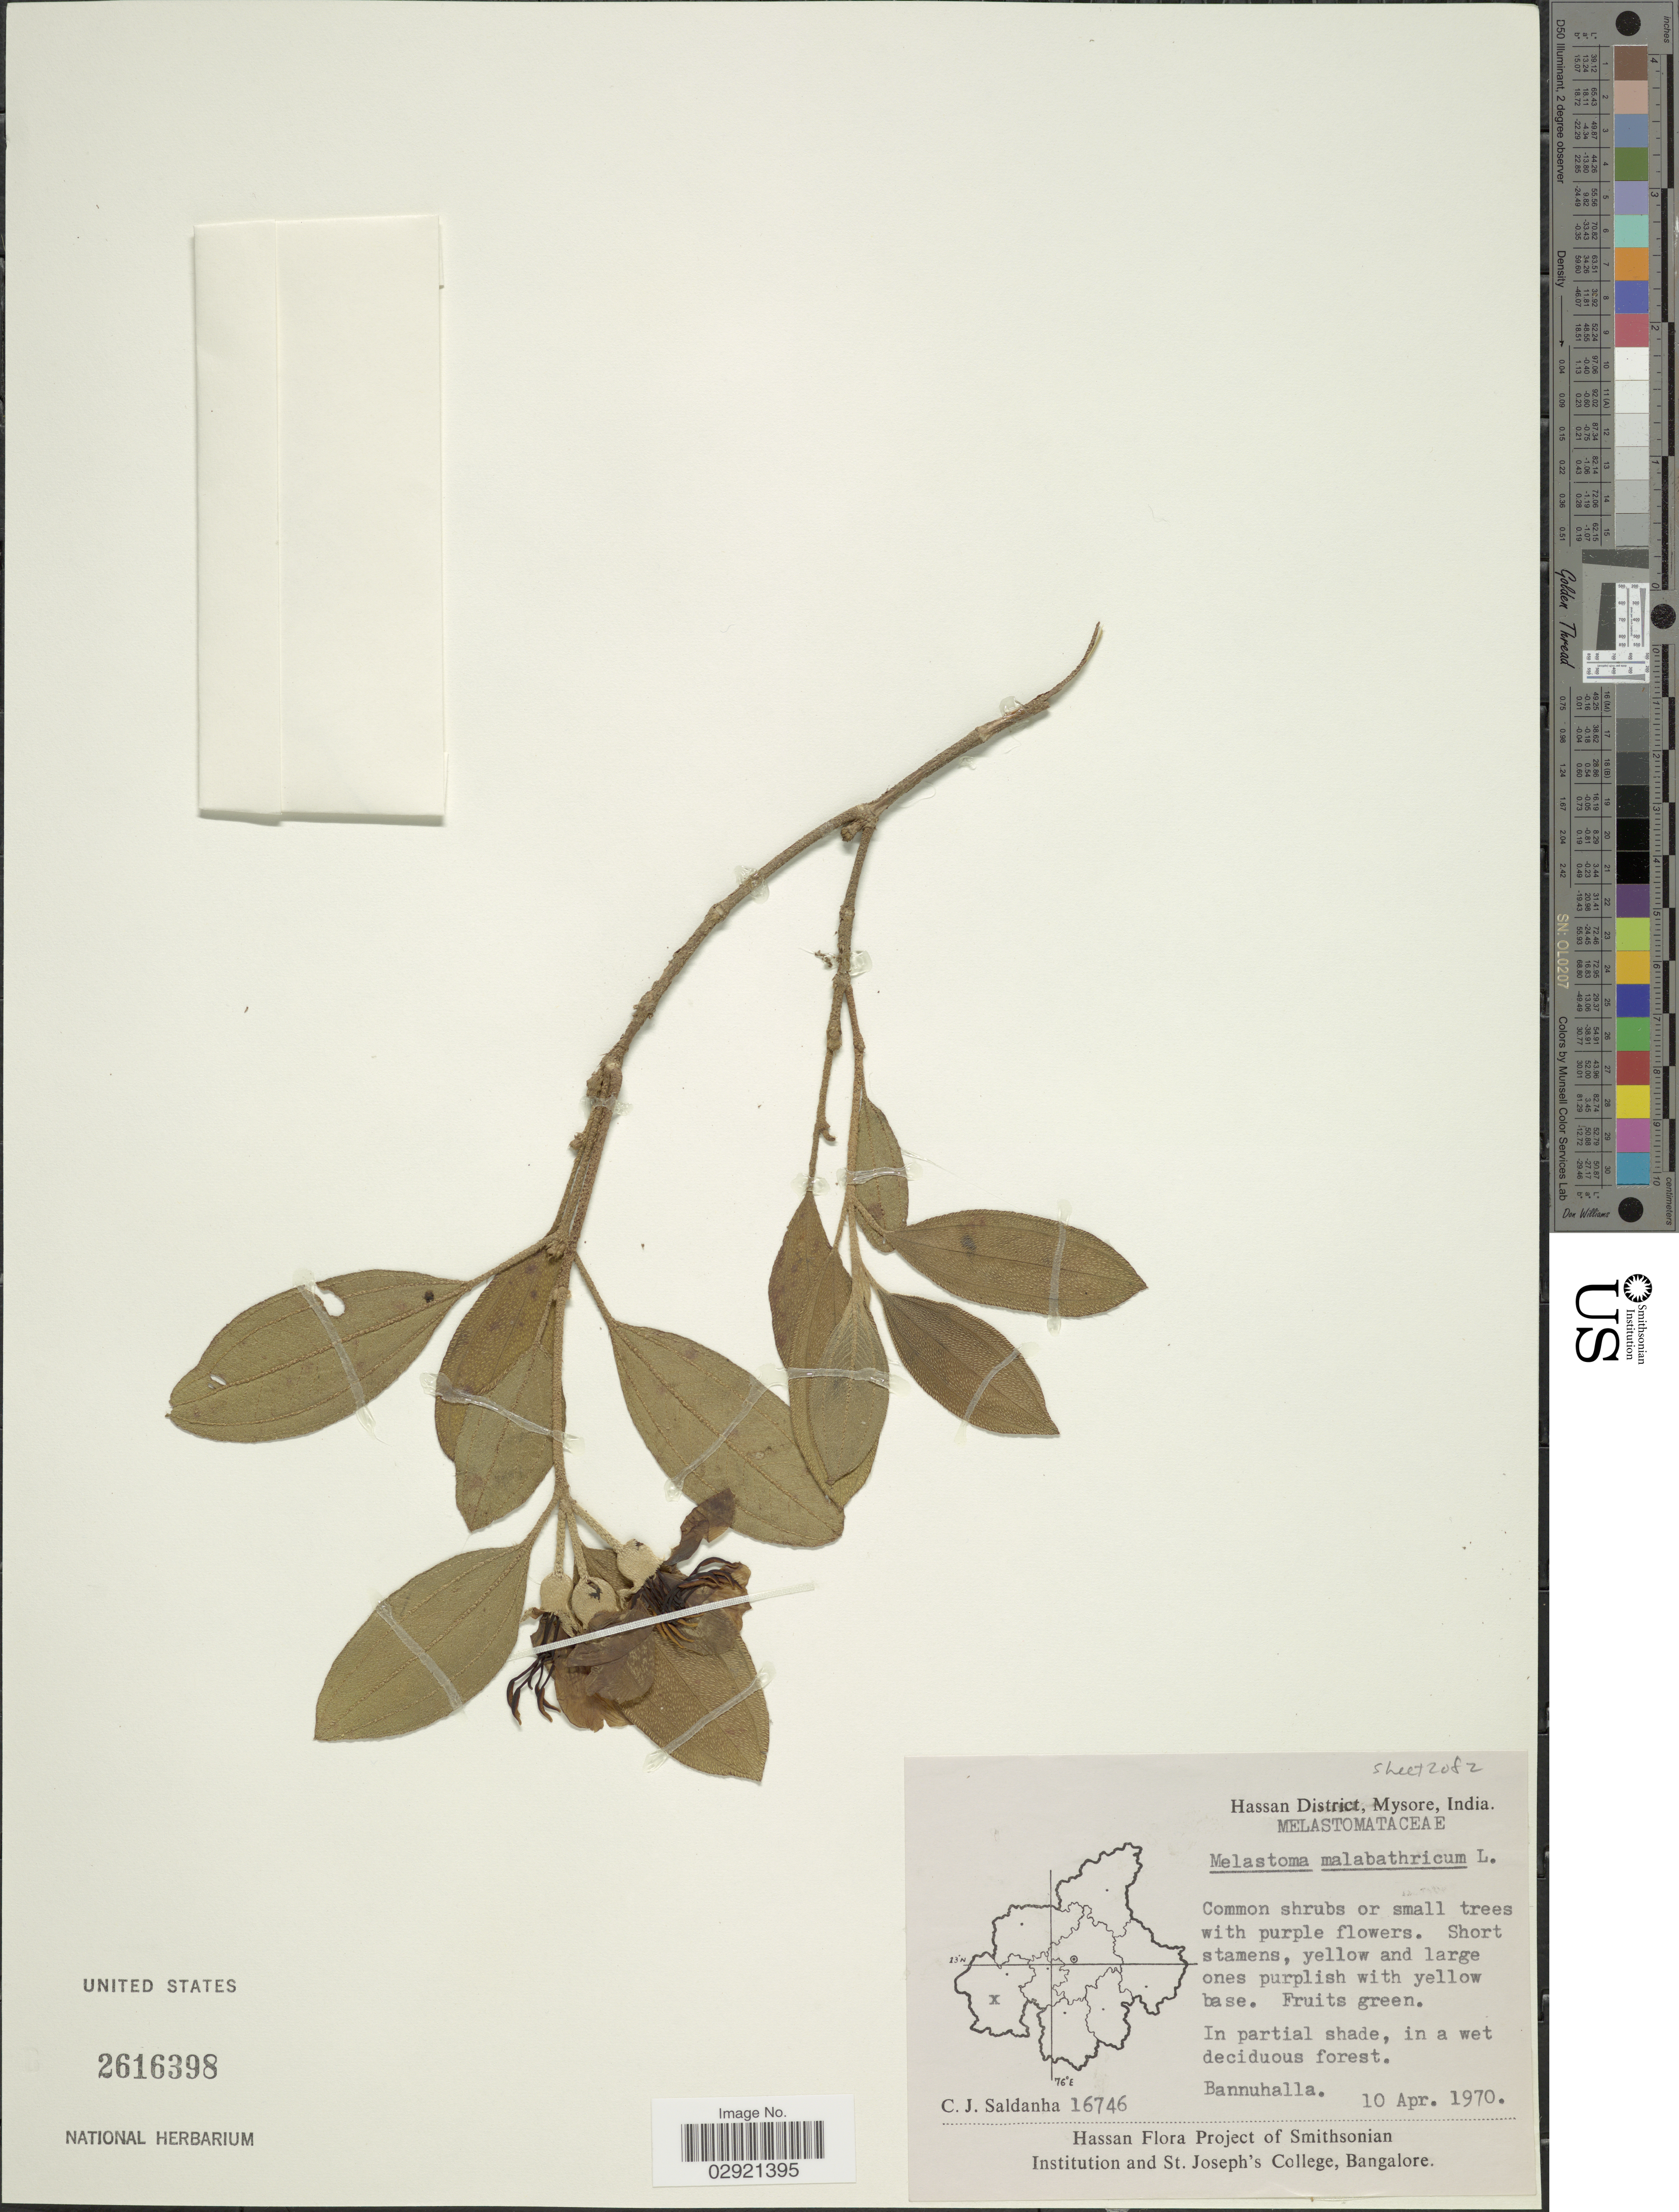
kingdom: Plantae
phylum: Tracheophyta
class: Magnoliopsida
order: Myrtales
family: Melastomataceae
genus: Melastoma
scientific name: Melastoma malabathricum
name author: L.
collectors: C. J. Saldanha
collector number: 16746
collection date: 1970-04-10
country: India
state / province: Karnataka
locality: Hassan District, Mysore. Bannuhalla.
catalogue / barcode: US 2616398